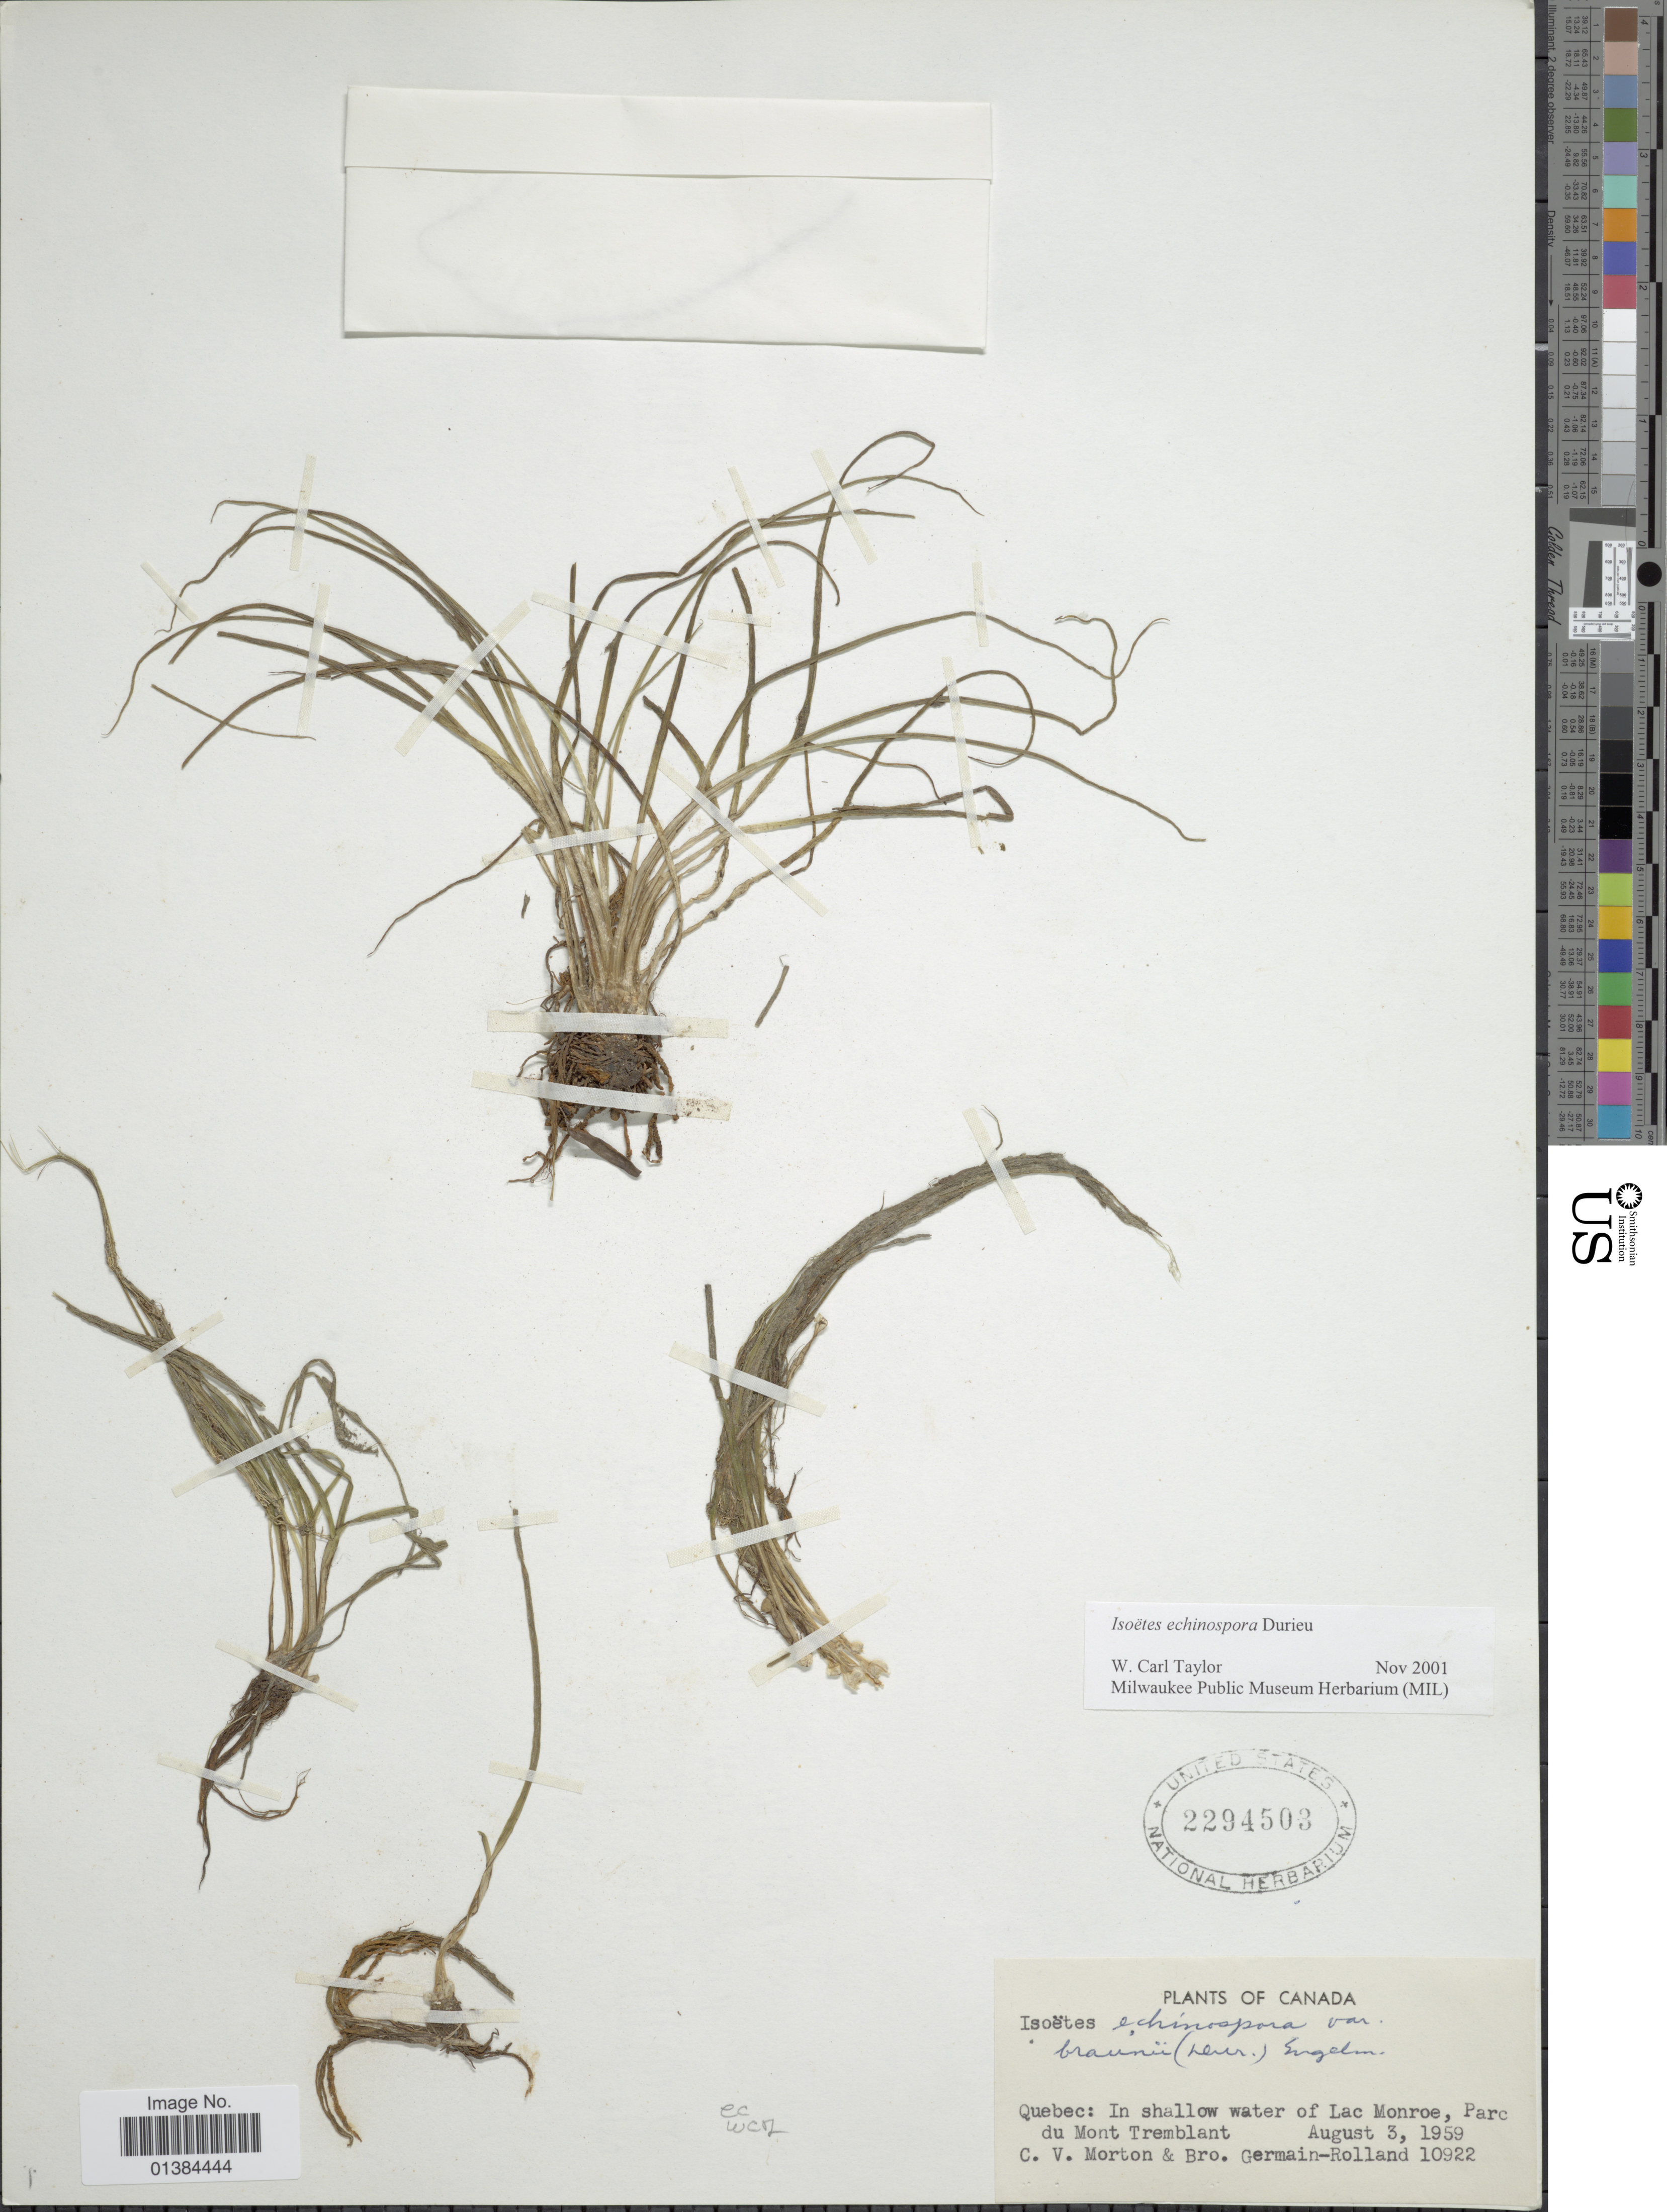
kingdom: Plantae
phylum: Tracheophyta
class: Lycopodiopsida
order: Isoetales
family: Isoetaceae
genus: Isoetes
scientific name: Isoetes echinospora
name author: Durieu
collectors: C. V. Morton & Rolland-Germain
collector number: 10922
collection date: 1959-08-03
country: Canada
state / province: Quebec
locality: In shallow water of Lac Monroe, Parc du Mont Tremblant.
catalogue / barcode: US 2294503